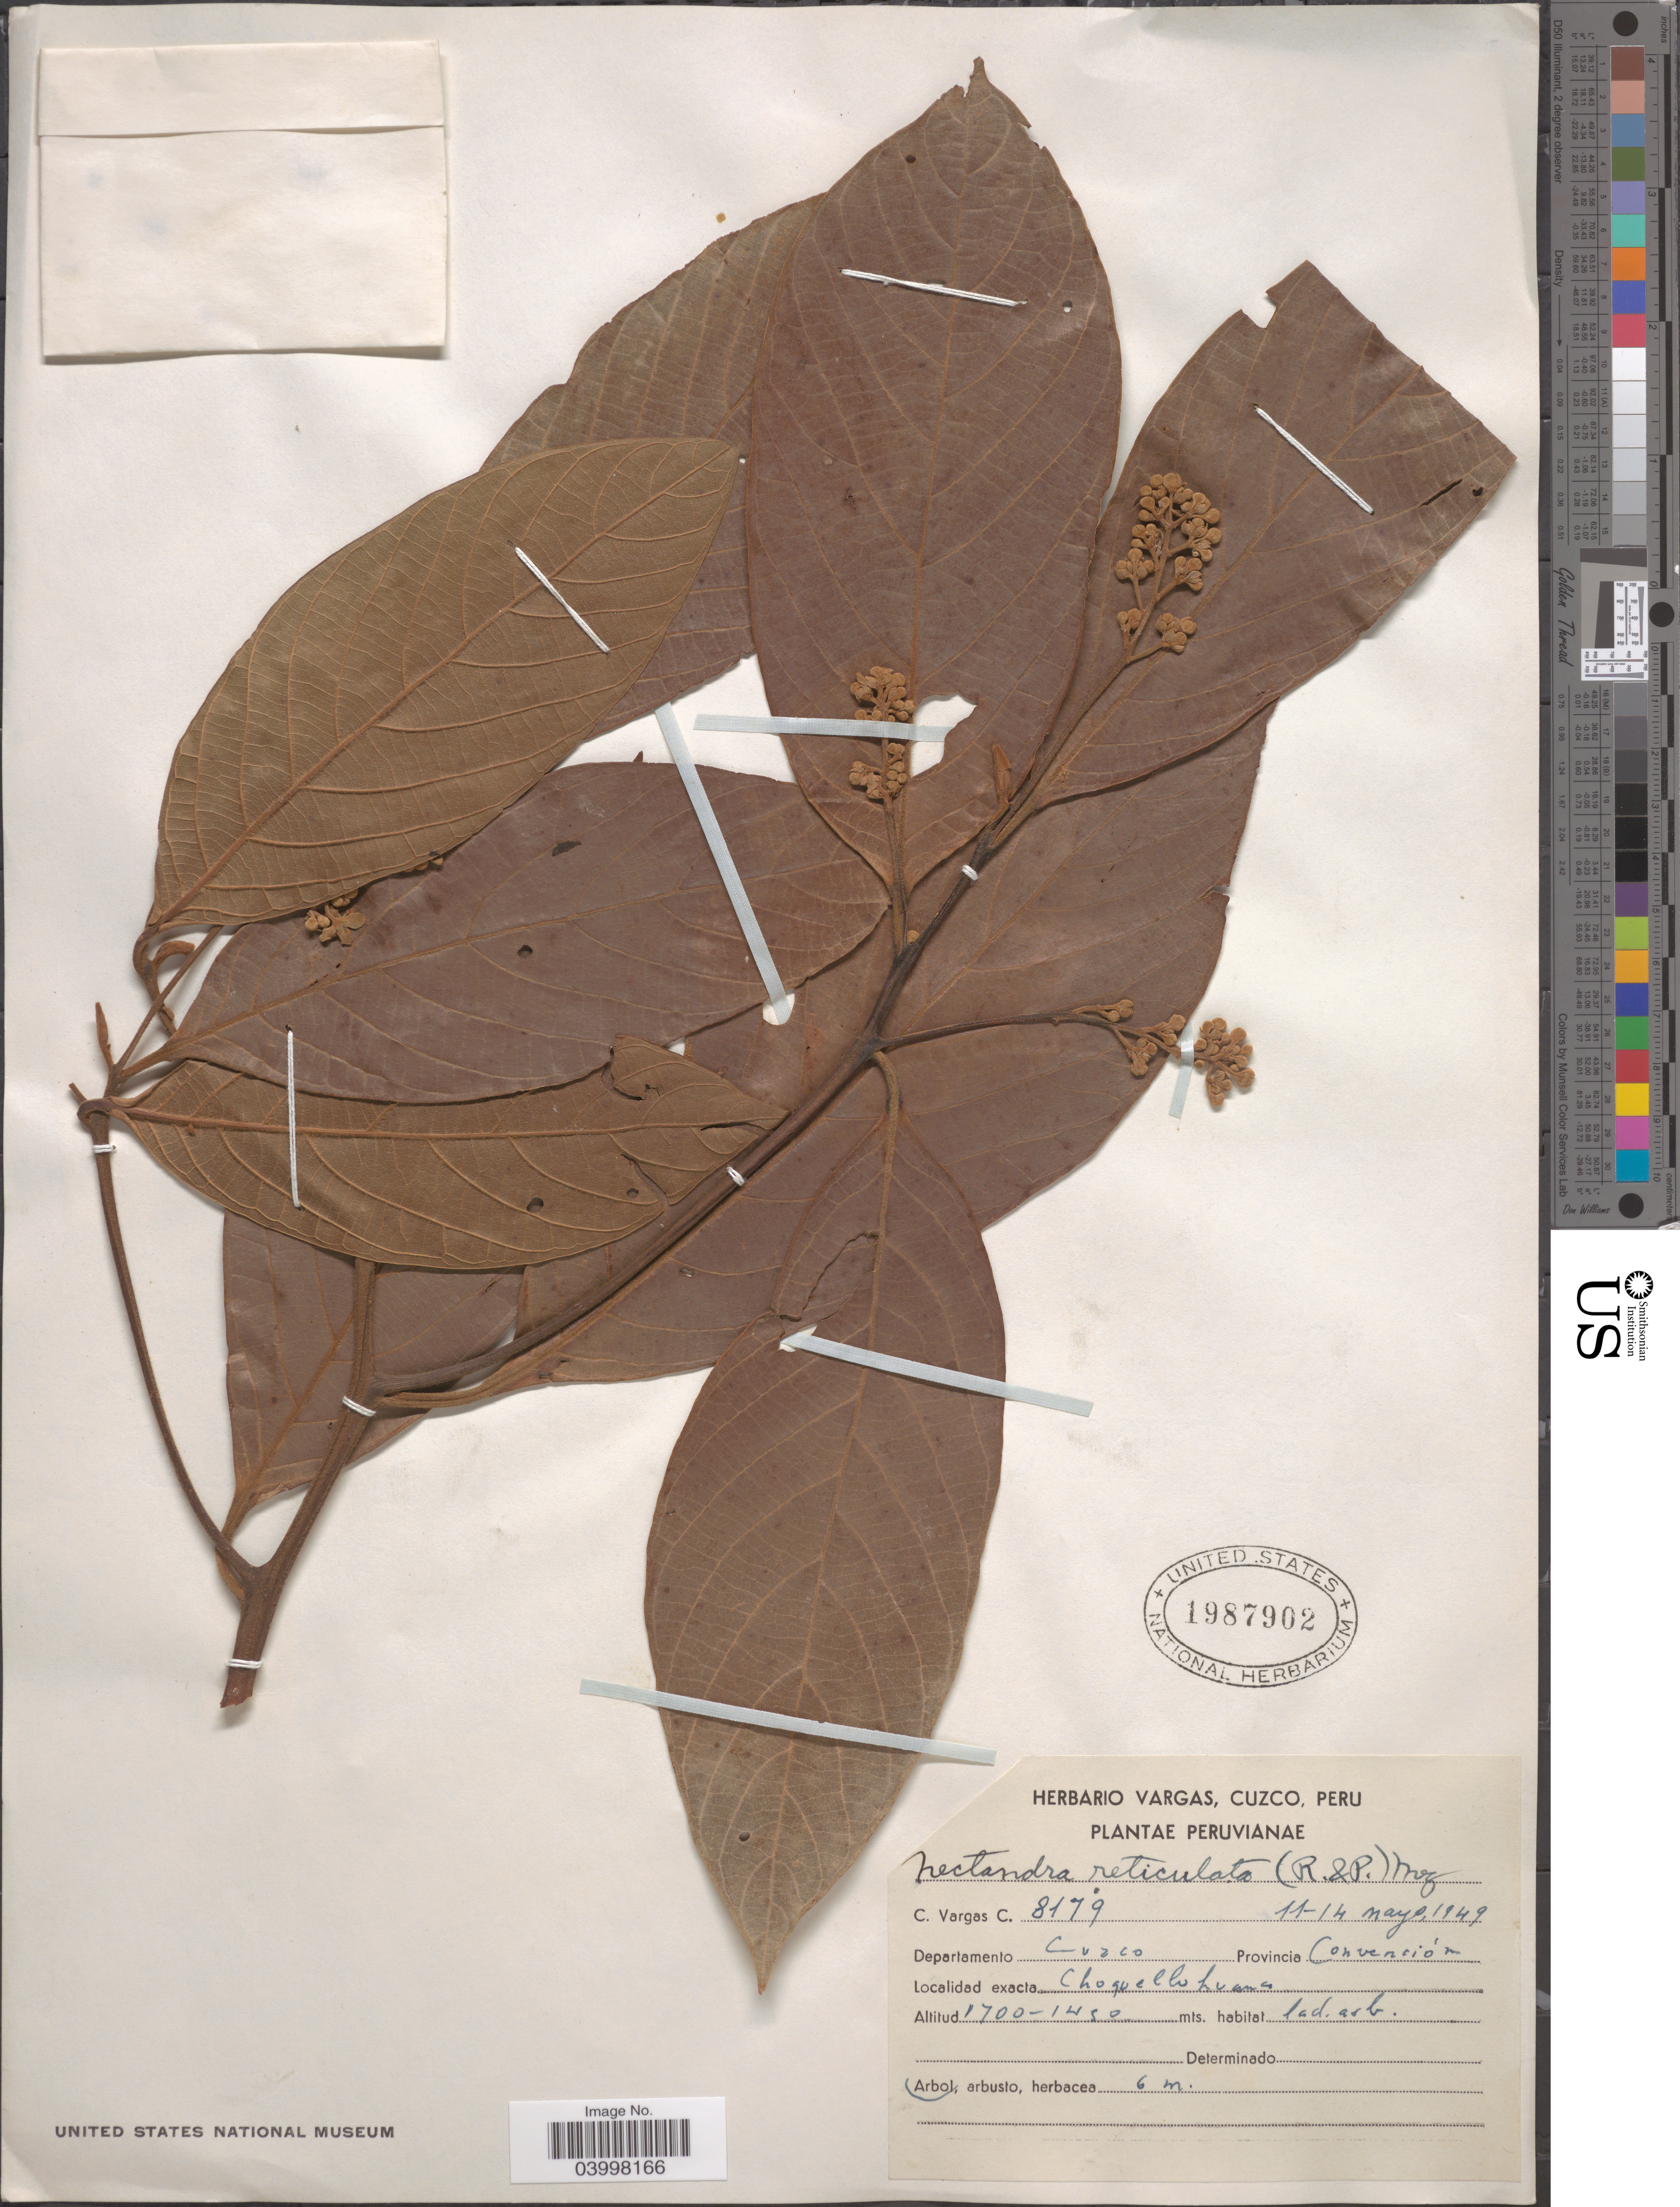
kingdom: Plantae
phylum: Tracheophyta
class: Magnoliopsida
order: Laurales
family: Lauraceae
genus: Nectandra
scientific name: Nectandra reticulata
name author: (Ruiz & Pav.) Mez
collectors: C. Vargas Calderón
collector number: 8179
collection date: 1949-05-11/1949-05-14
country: Peru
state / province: Cusco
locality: Departamento Cuzco. Provincia Convención. Choquellohuanca.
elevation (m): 1450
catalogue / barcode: US 1987902